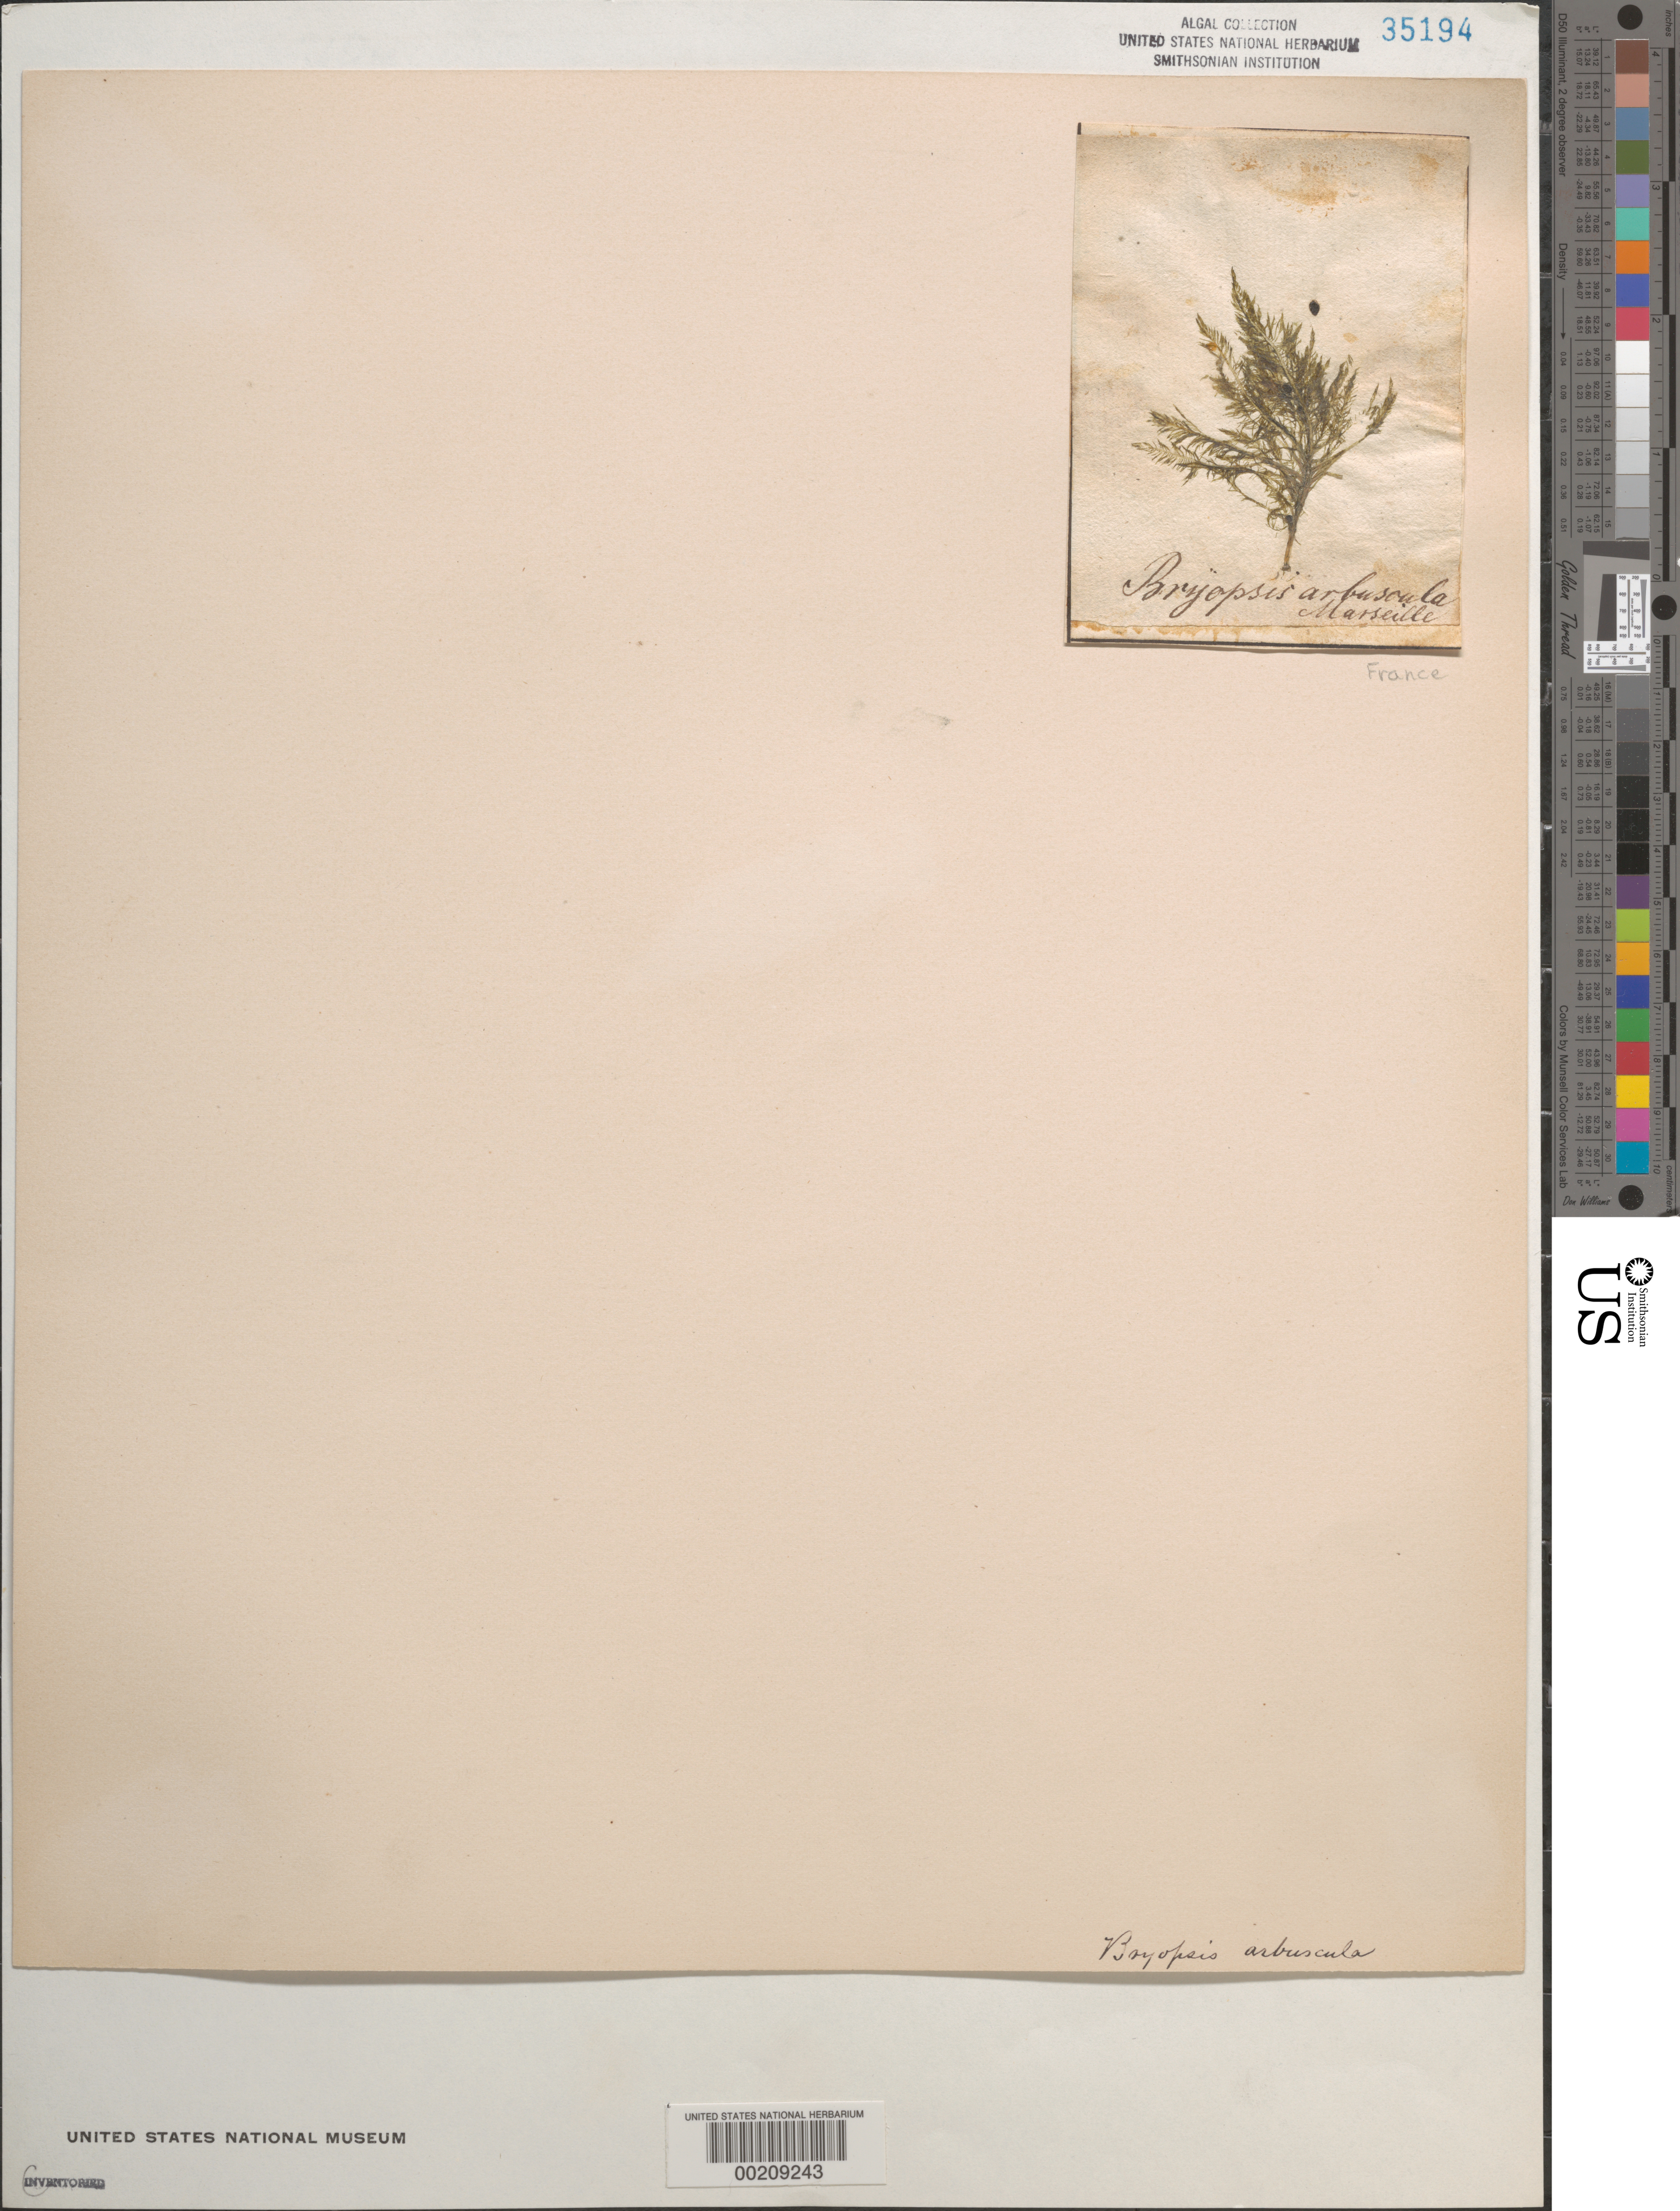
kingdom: Plantae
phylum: Chlorophyta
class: Ulvophyceae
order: Bryopsidales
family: Bryopsidaceae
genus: Bryopsis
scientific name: Bryopsis plumosa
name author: (Huds.) C. Agardh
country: France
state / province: Provence-Alpes-Côte d'Azur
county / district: Bouches-Du-Rhône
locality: Marseille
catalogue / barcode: US 35194